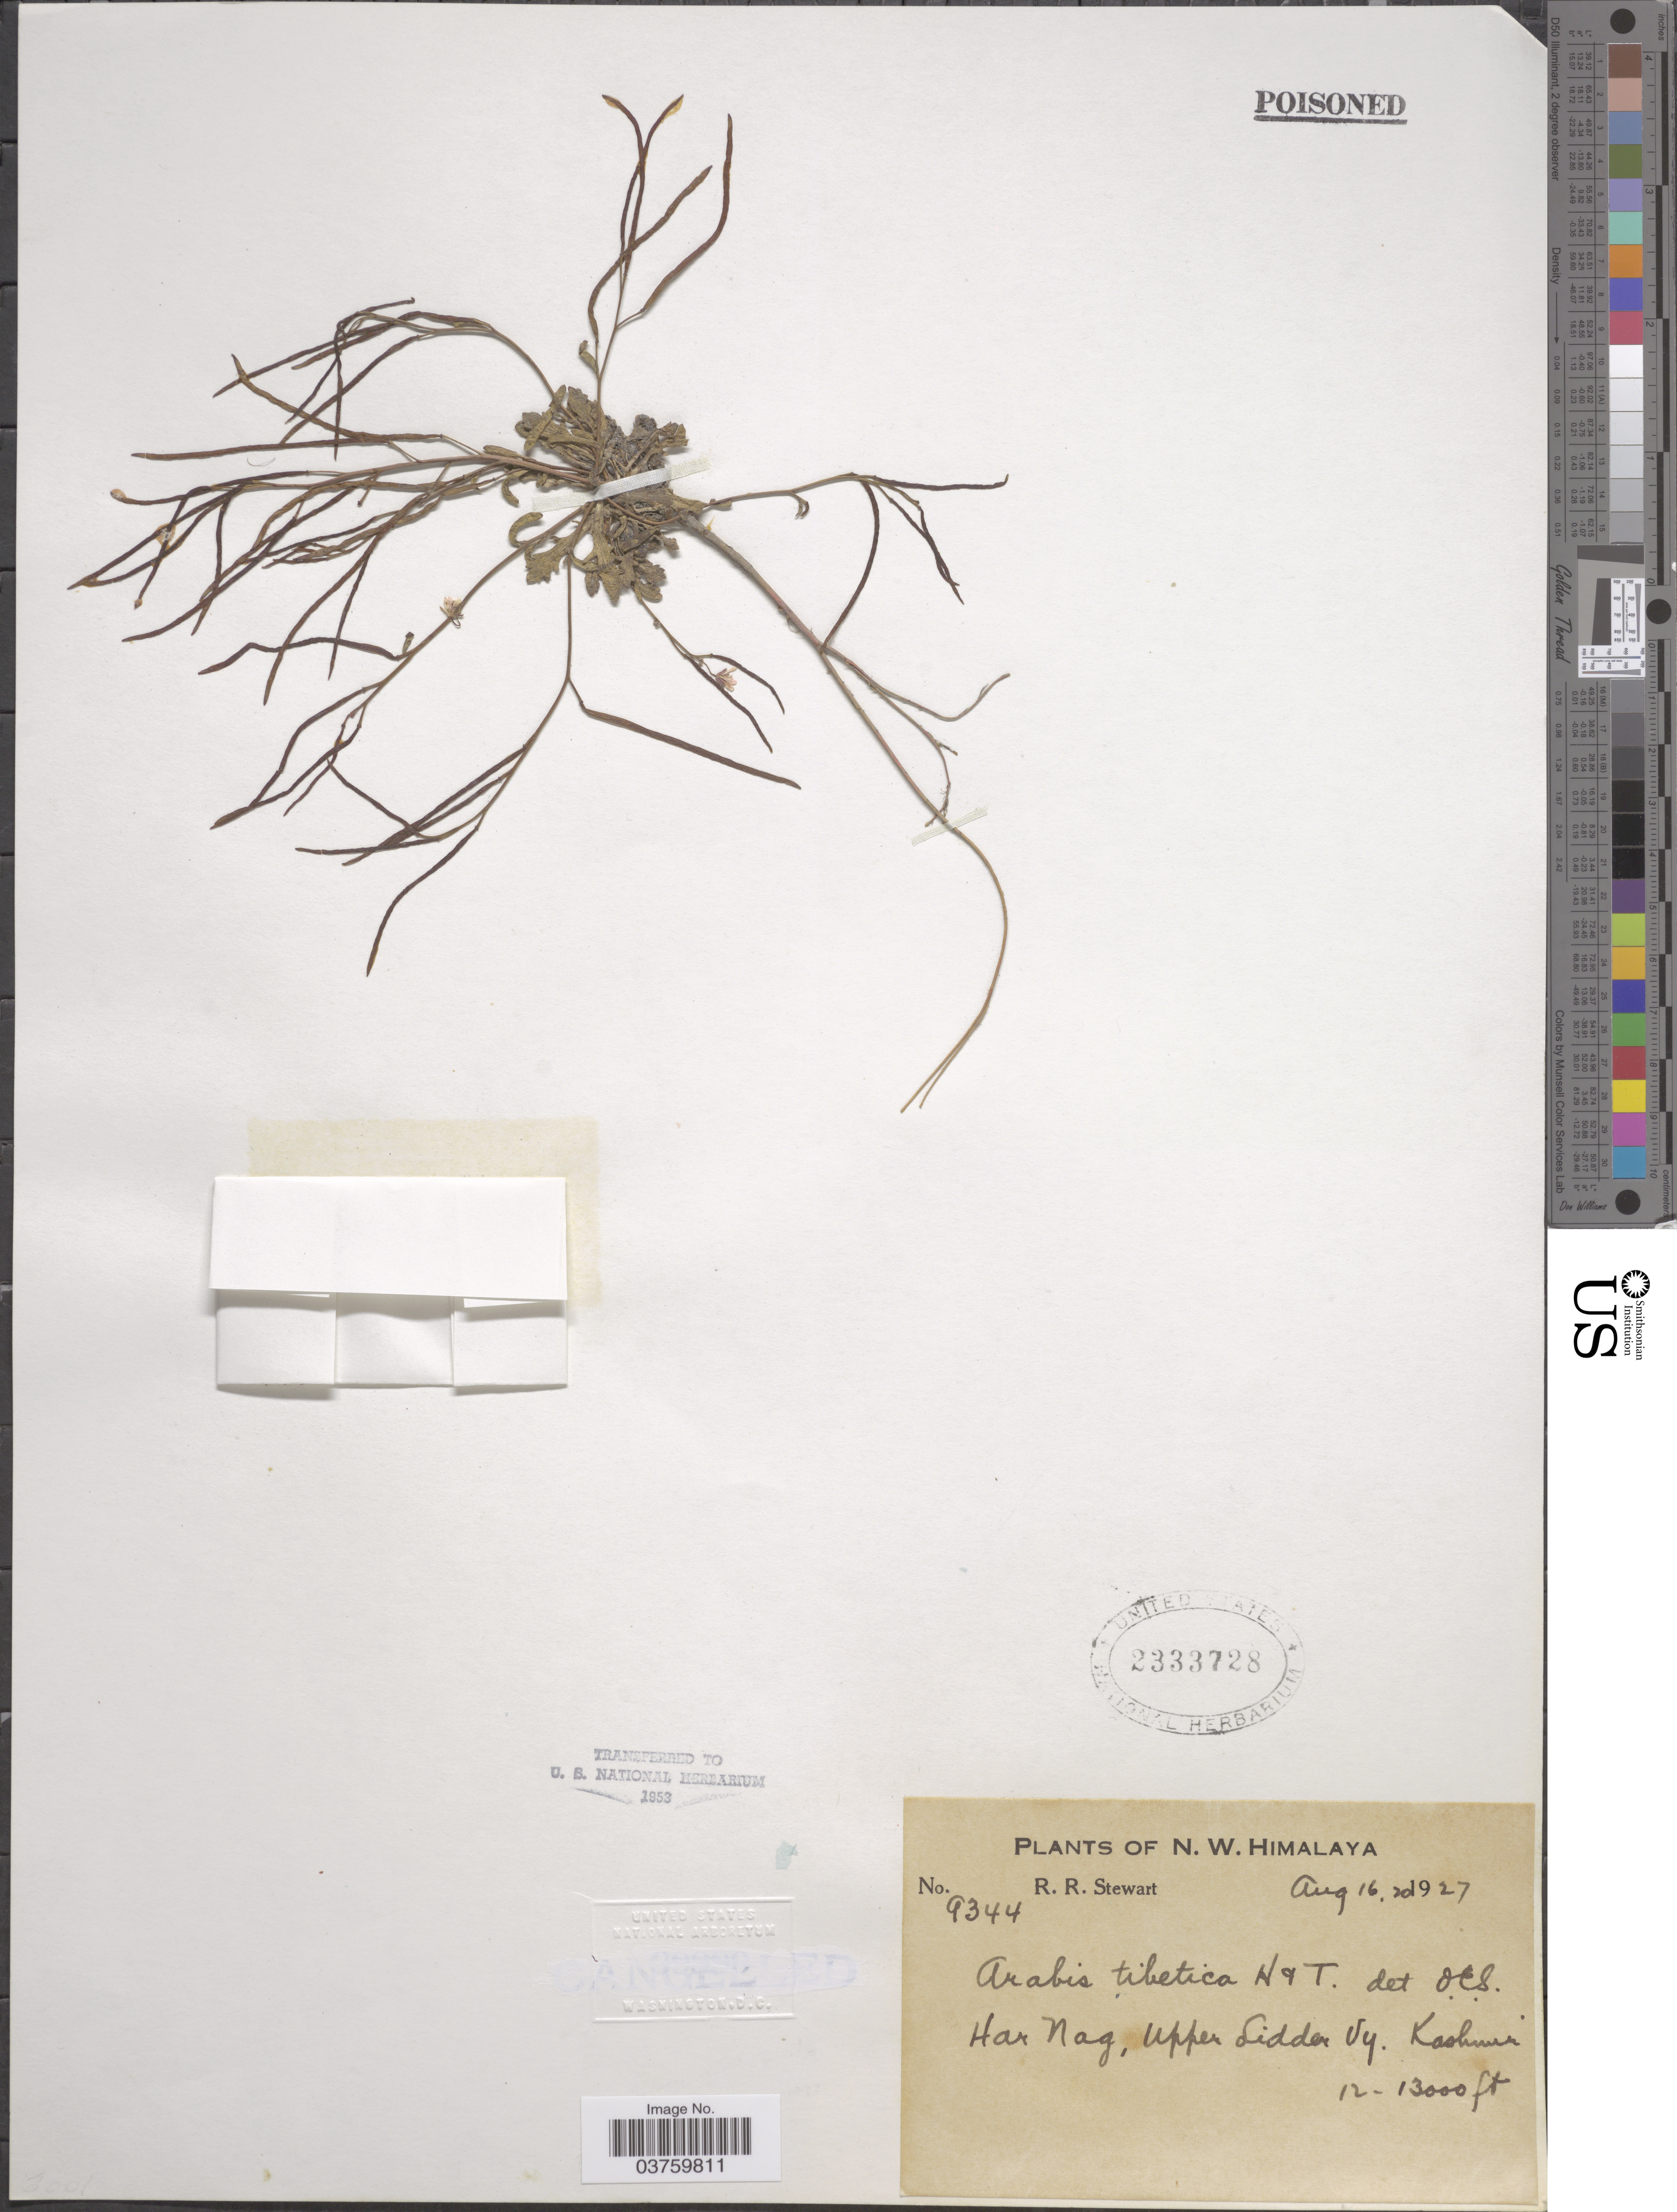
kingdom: Plantae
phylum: Tracheophyta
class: Magnoliopsida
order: Brassicales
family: Brassicaceae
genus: Arabis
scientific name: Arabis tibetica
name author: Hook. f. & Thomson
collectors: R. Stewart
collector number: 9344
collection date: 1927-08-16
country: India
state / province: Jammu and Kashmir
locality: N. W. Himalaya. Har Nag, Upper Lidder Vy. Kashmir.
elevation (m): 3658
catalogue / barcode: US 2333728